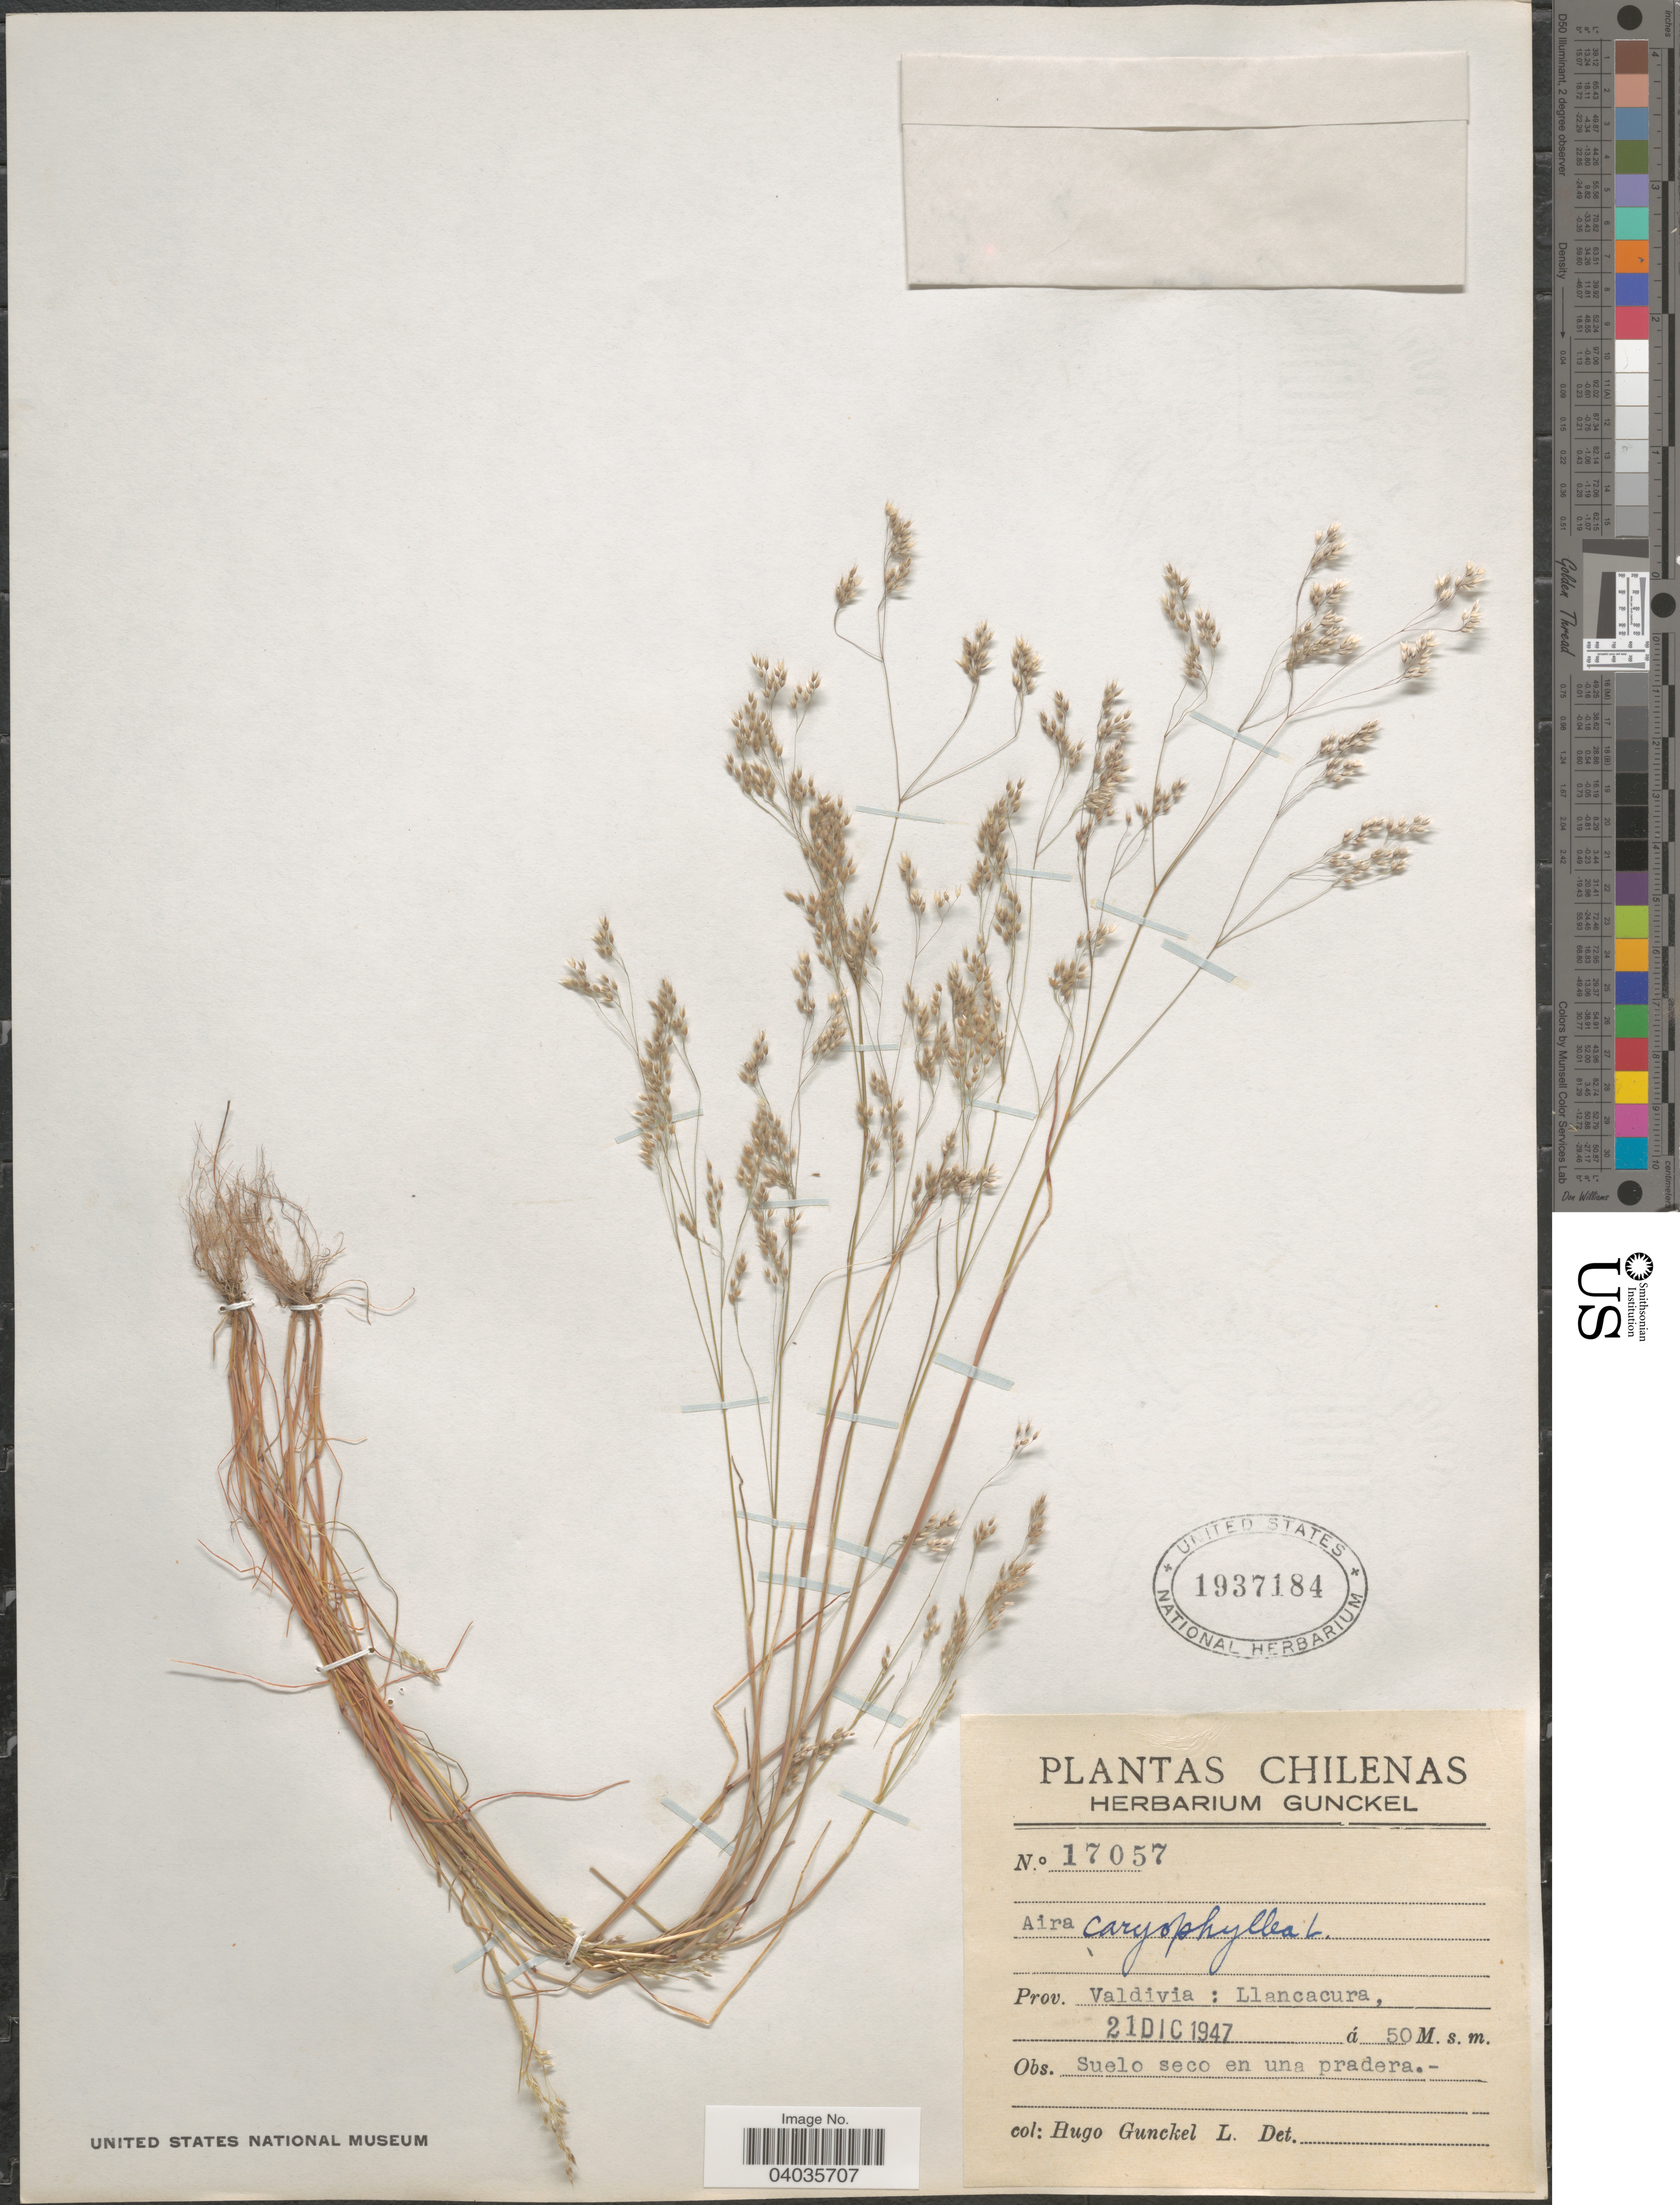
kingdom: Plantae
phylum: Tracheophyta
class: Liliopsida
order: Poales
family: Poaceae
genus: Aira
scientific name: Aira caryophyllea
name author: L.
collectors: H. Gunckel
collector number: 17057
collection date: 1947-12-21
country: Chile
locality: Prov. Valdivia: Llancacura.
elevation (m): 50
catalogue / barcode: US 1937184